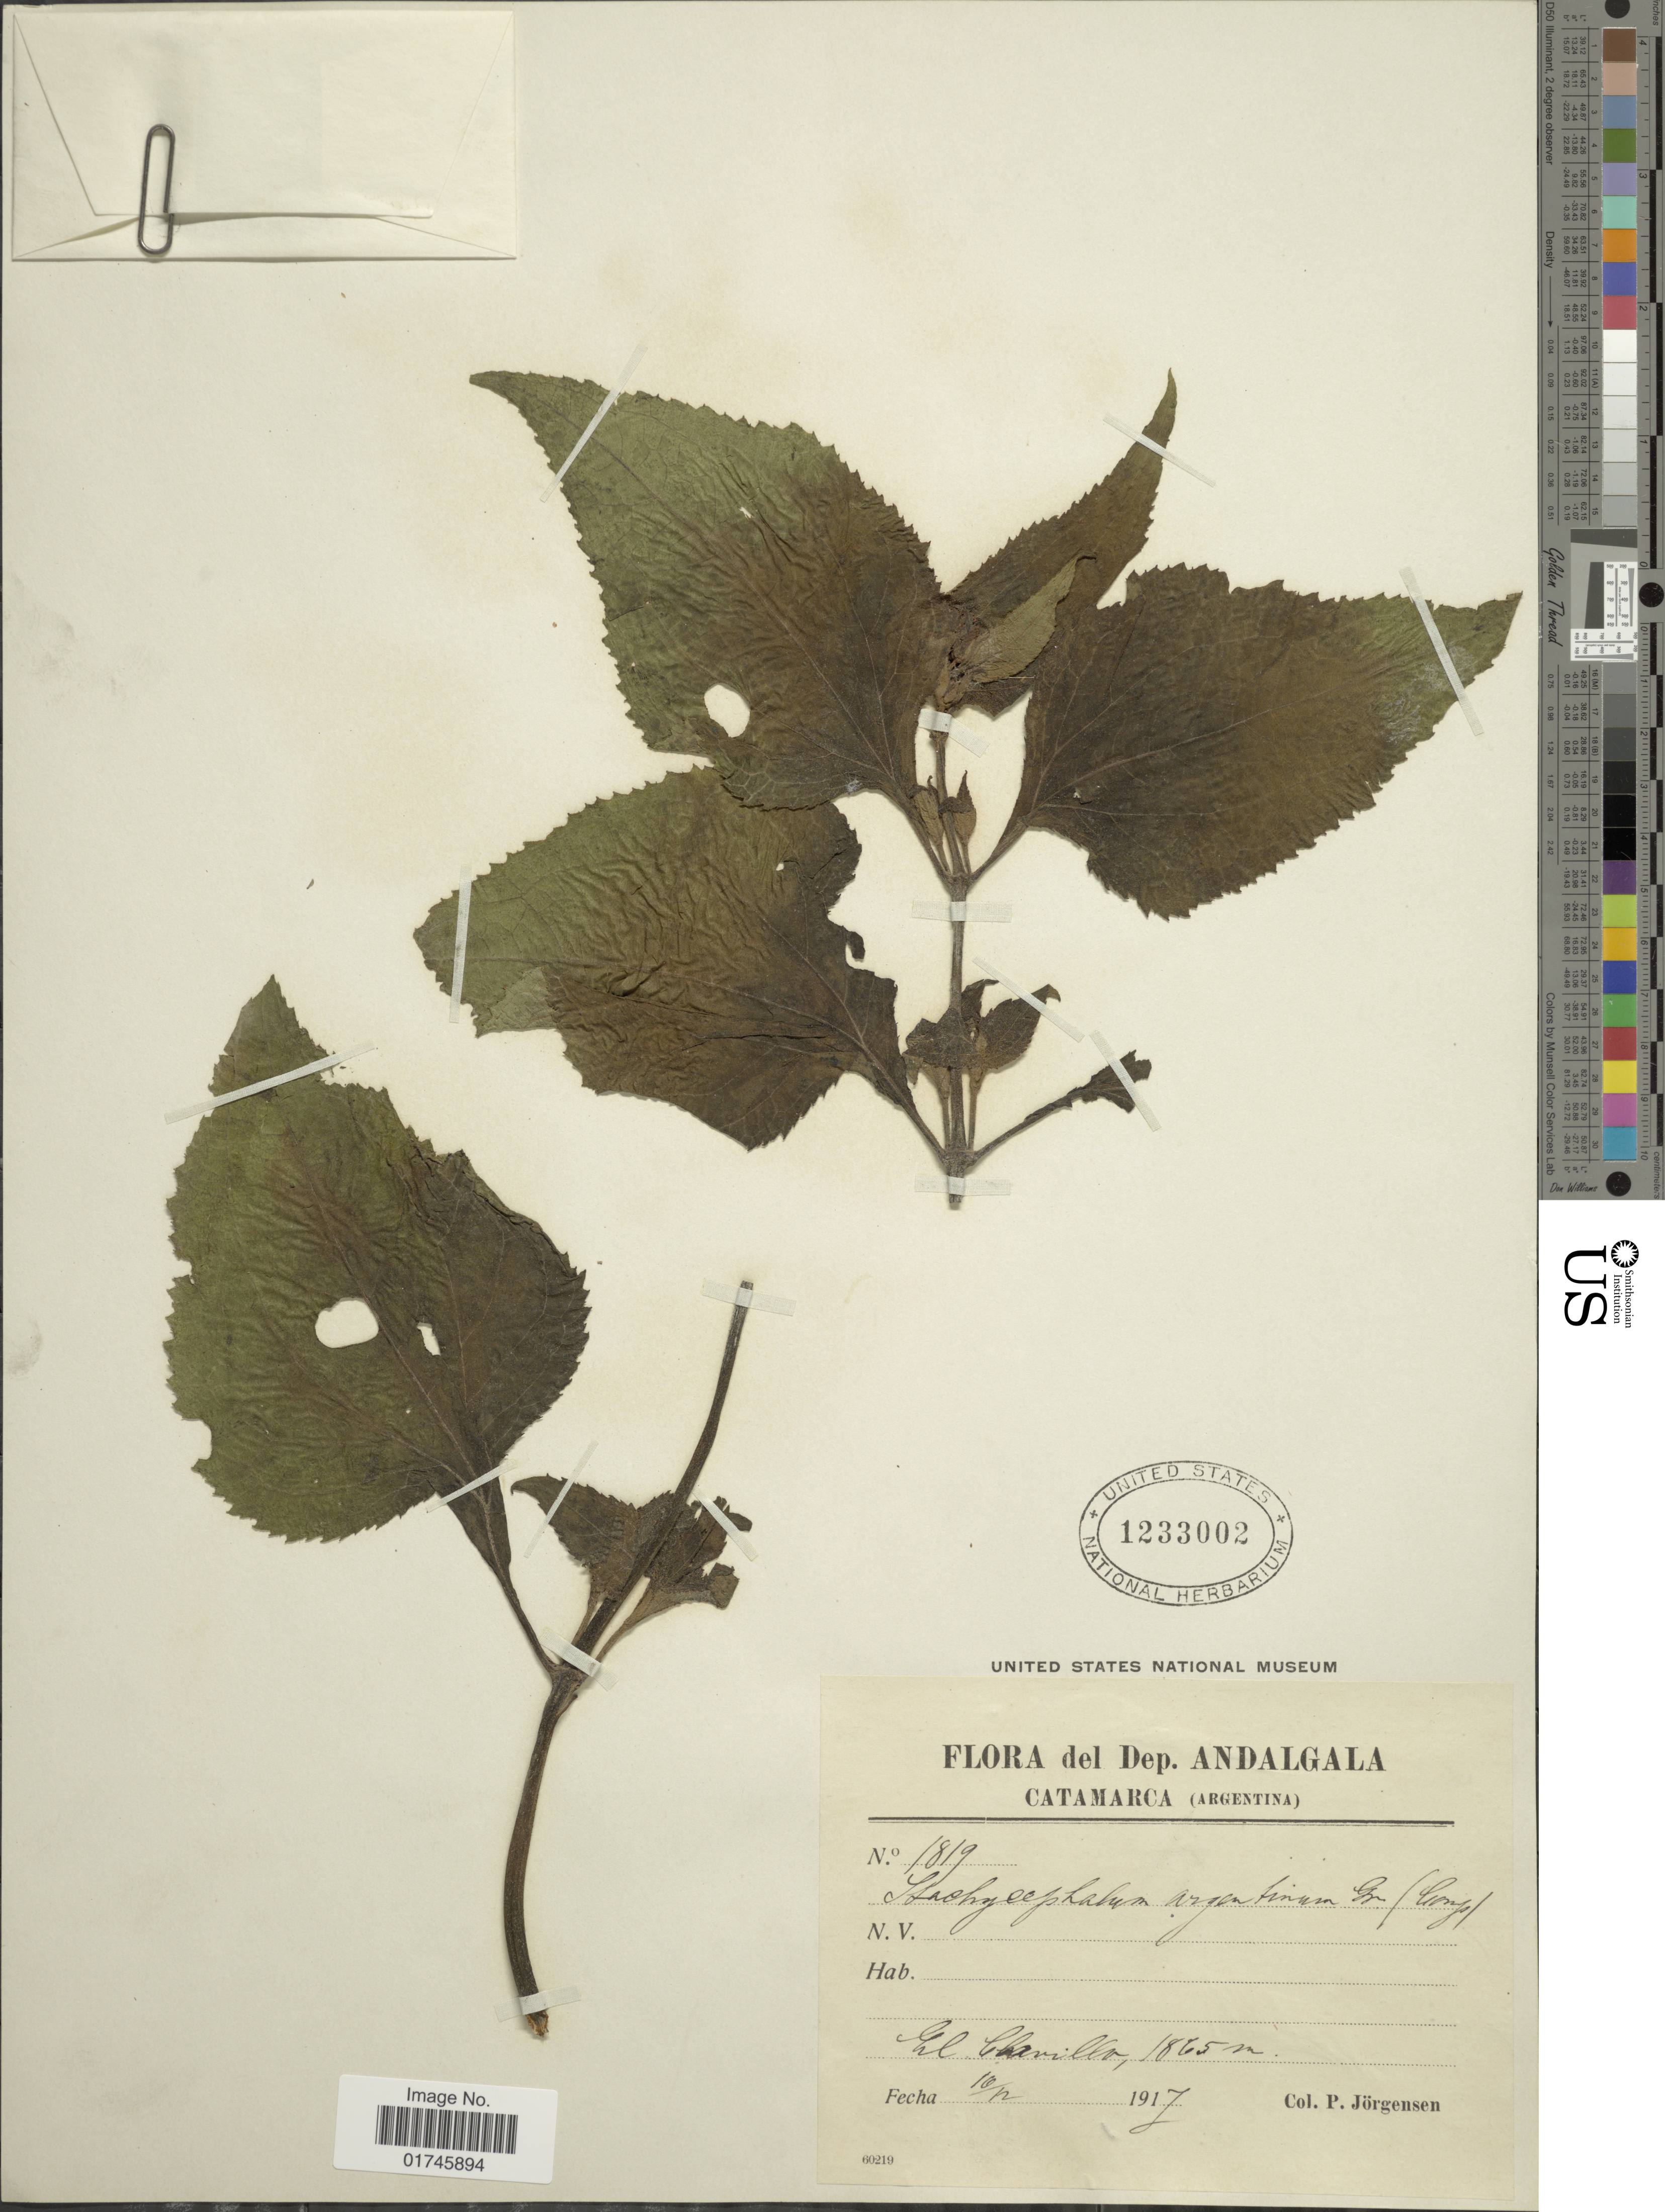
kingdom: Plantae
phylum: Tracheophyta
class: Magnoliopsida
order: Asterales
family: Asteraceae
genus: Stachycephalum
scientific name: Stachycephalum argentinum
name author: Griseb.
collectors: P. Jörgensen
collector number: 1819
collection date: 1917-12-10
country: Argentina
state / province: Catamarca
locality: Dep. Andalgala. Catamarca (Argentina), El Clavilla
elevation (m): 1865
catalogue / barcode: US 1233002